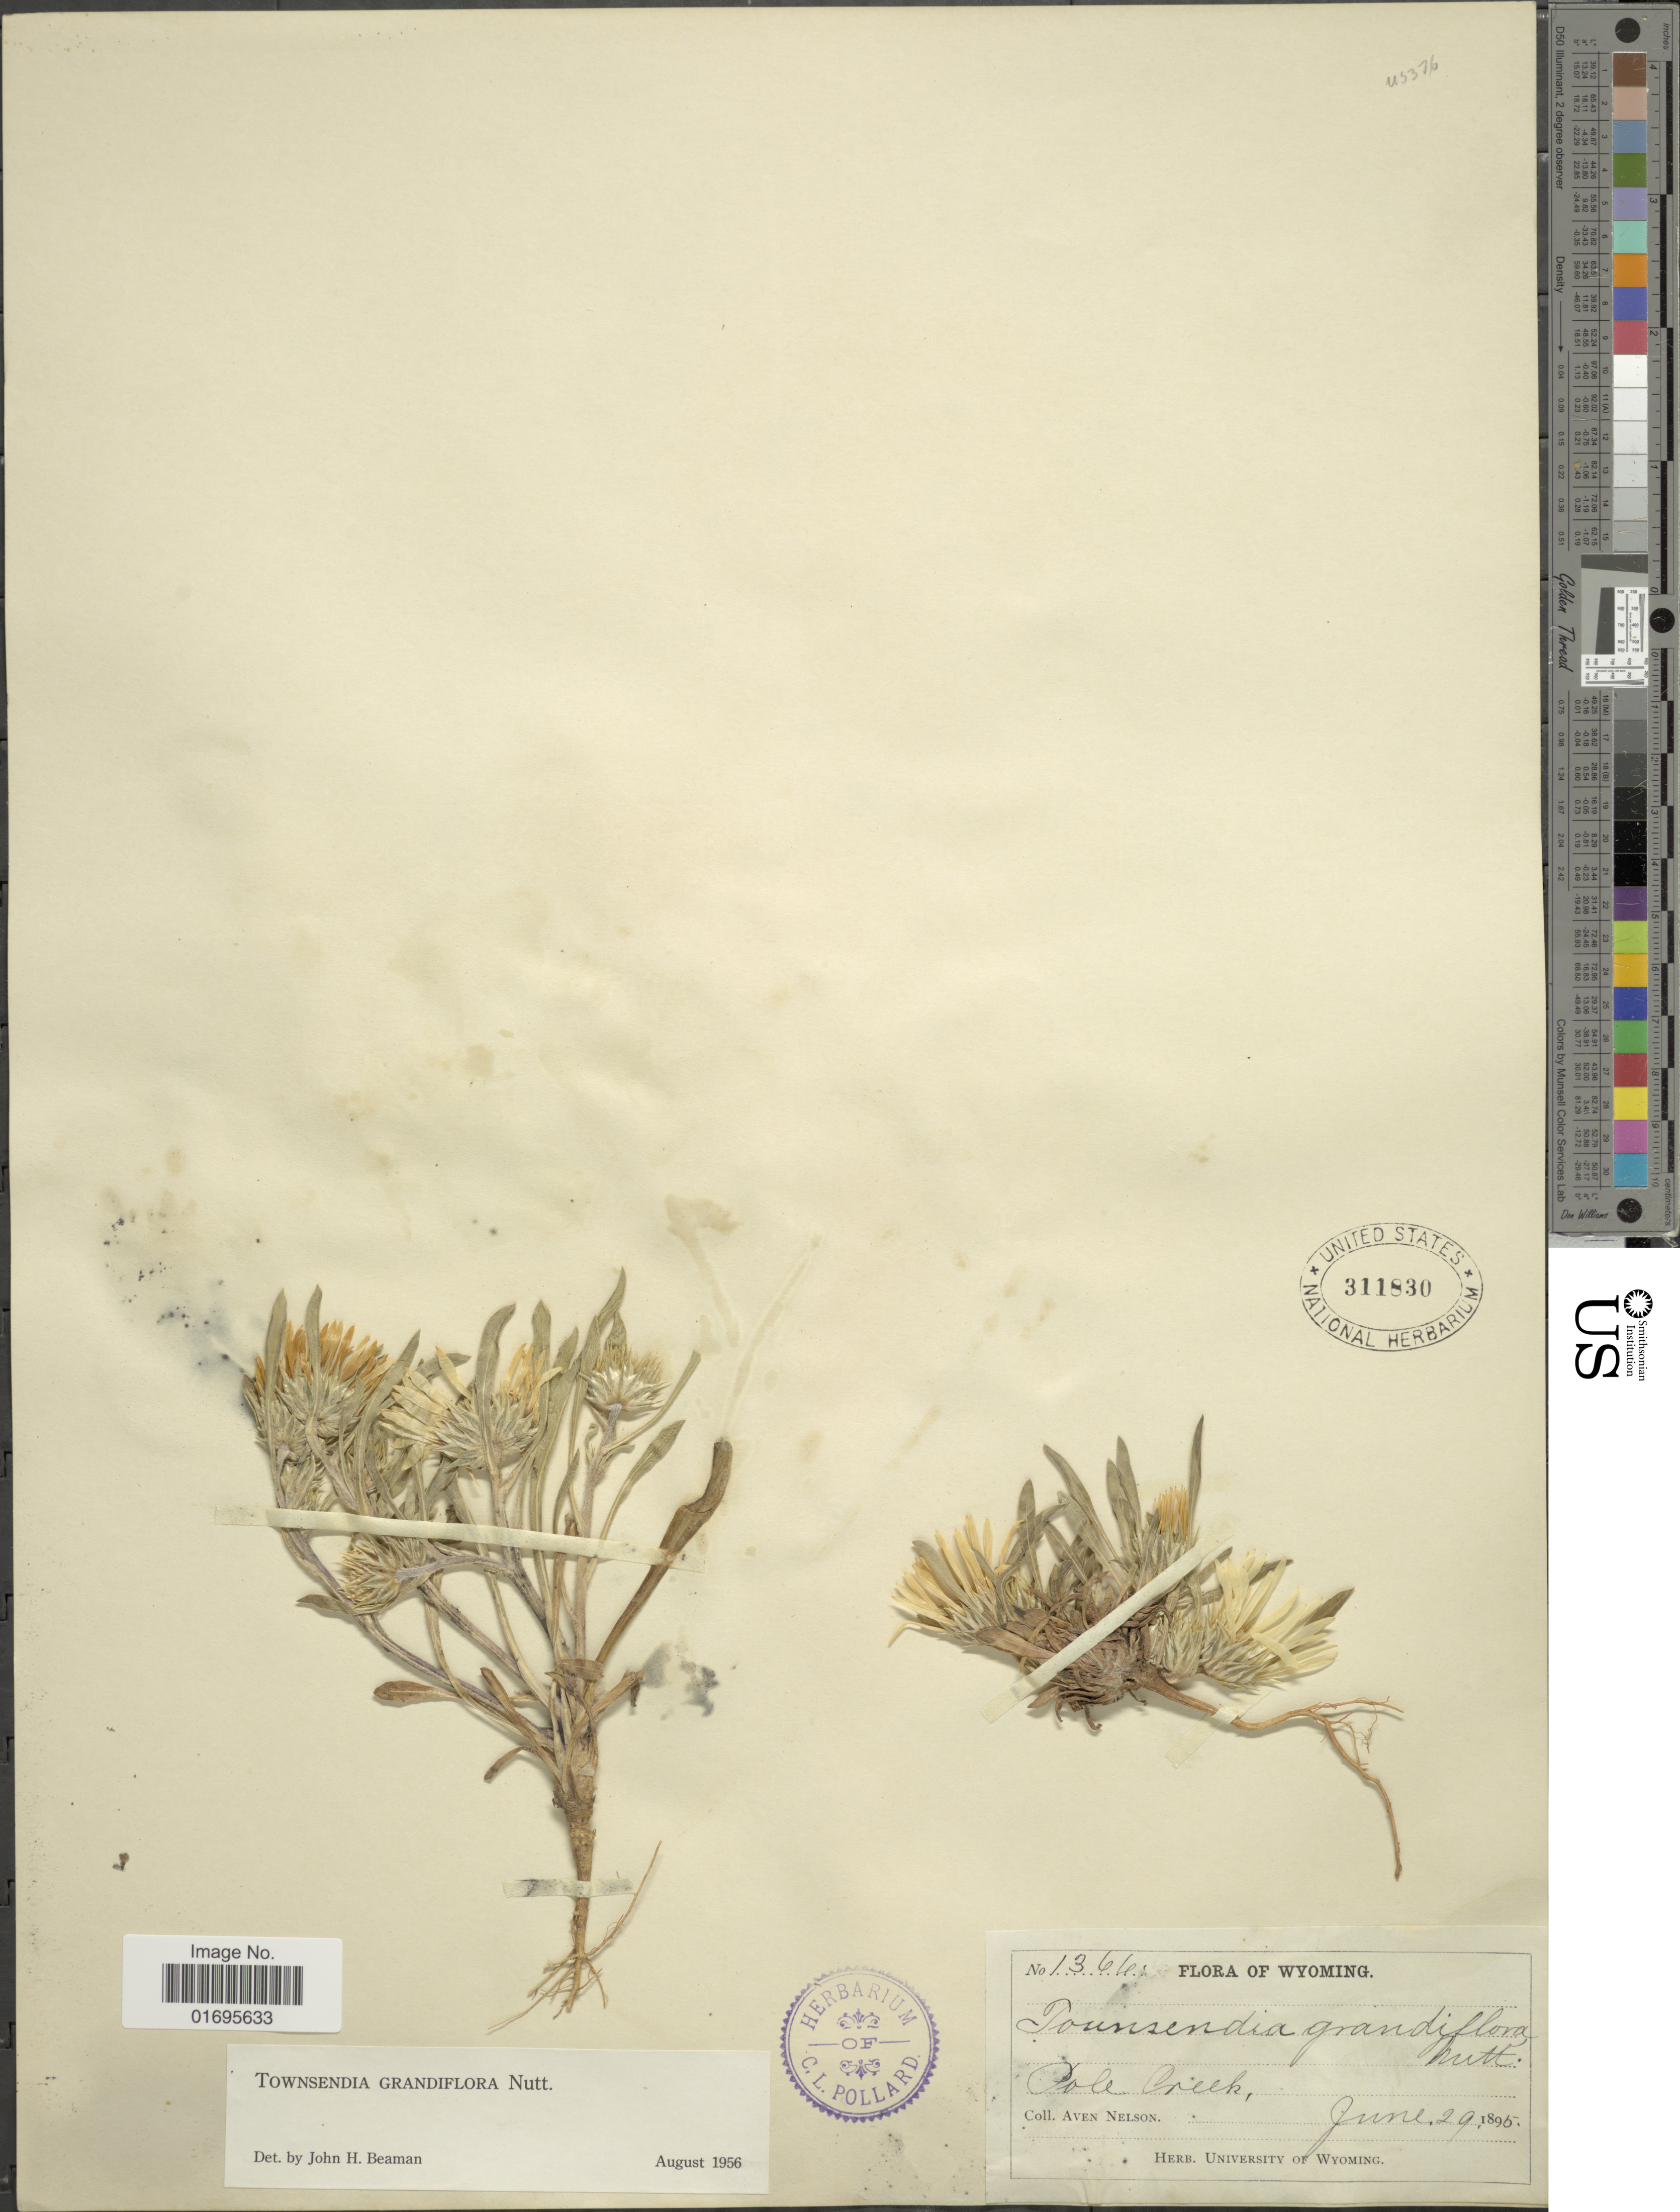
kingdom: Plantae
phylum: Tracheophyta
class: Magnoliopsida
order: Asterales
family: Asteraceae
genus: Townsendia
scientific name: Townsendia grandiflora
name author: Nutt.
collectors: A. Nelson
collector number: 1366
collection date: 1895-06-29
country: United States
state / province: Wyoming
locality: Pole Creek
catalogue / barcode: US 311830